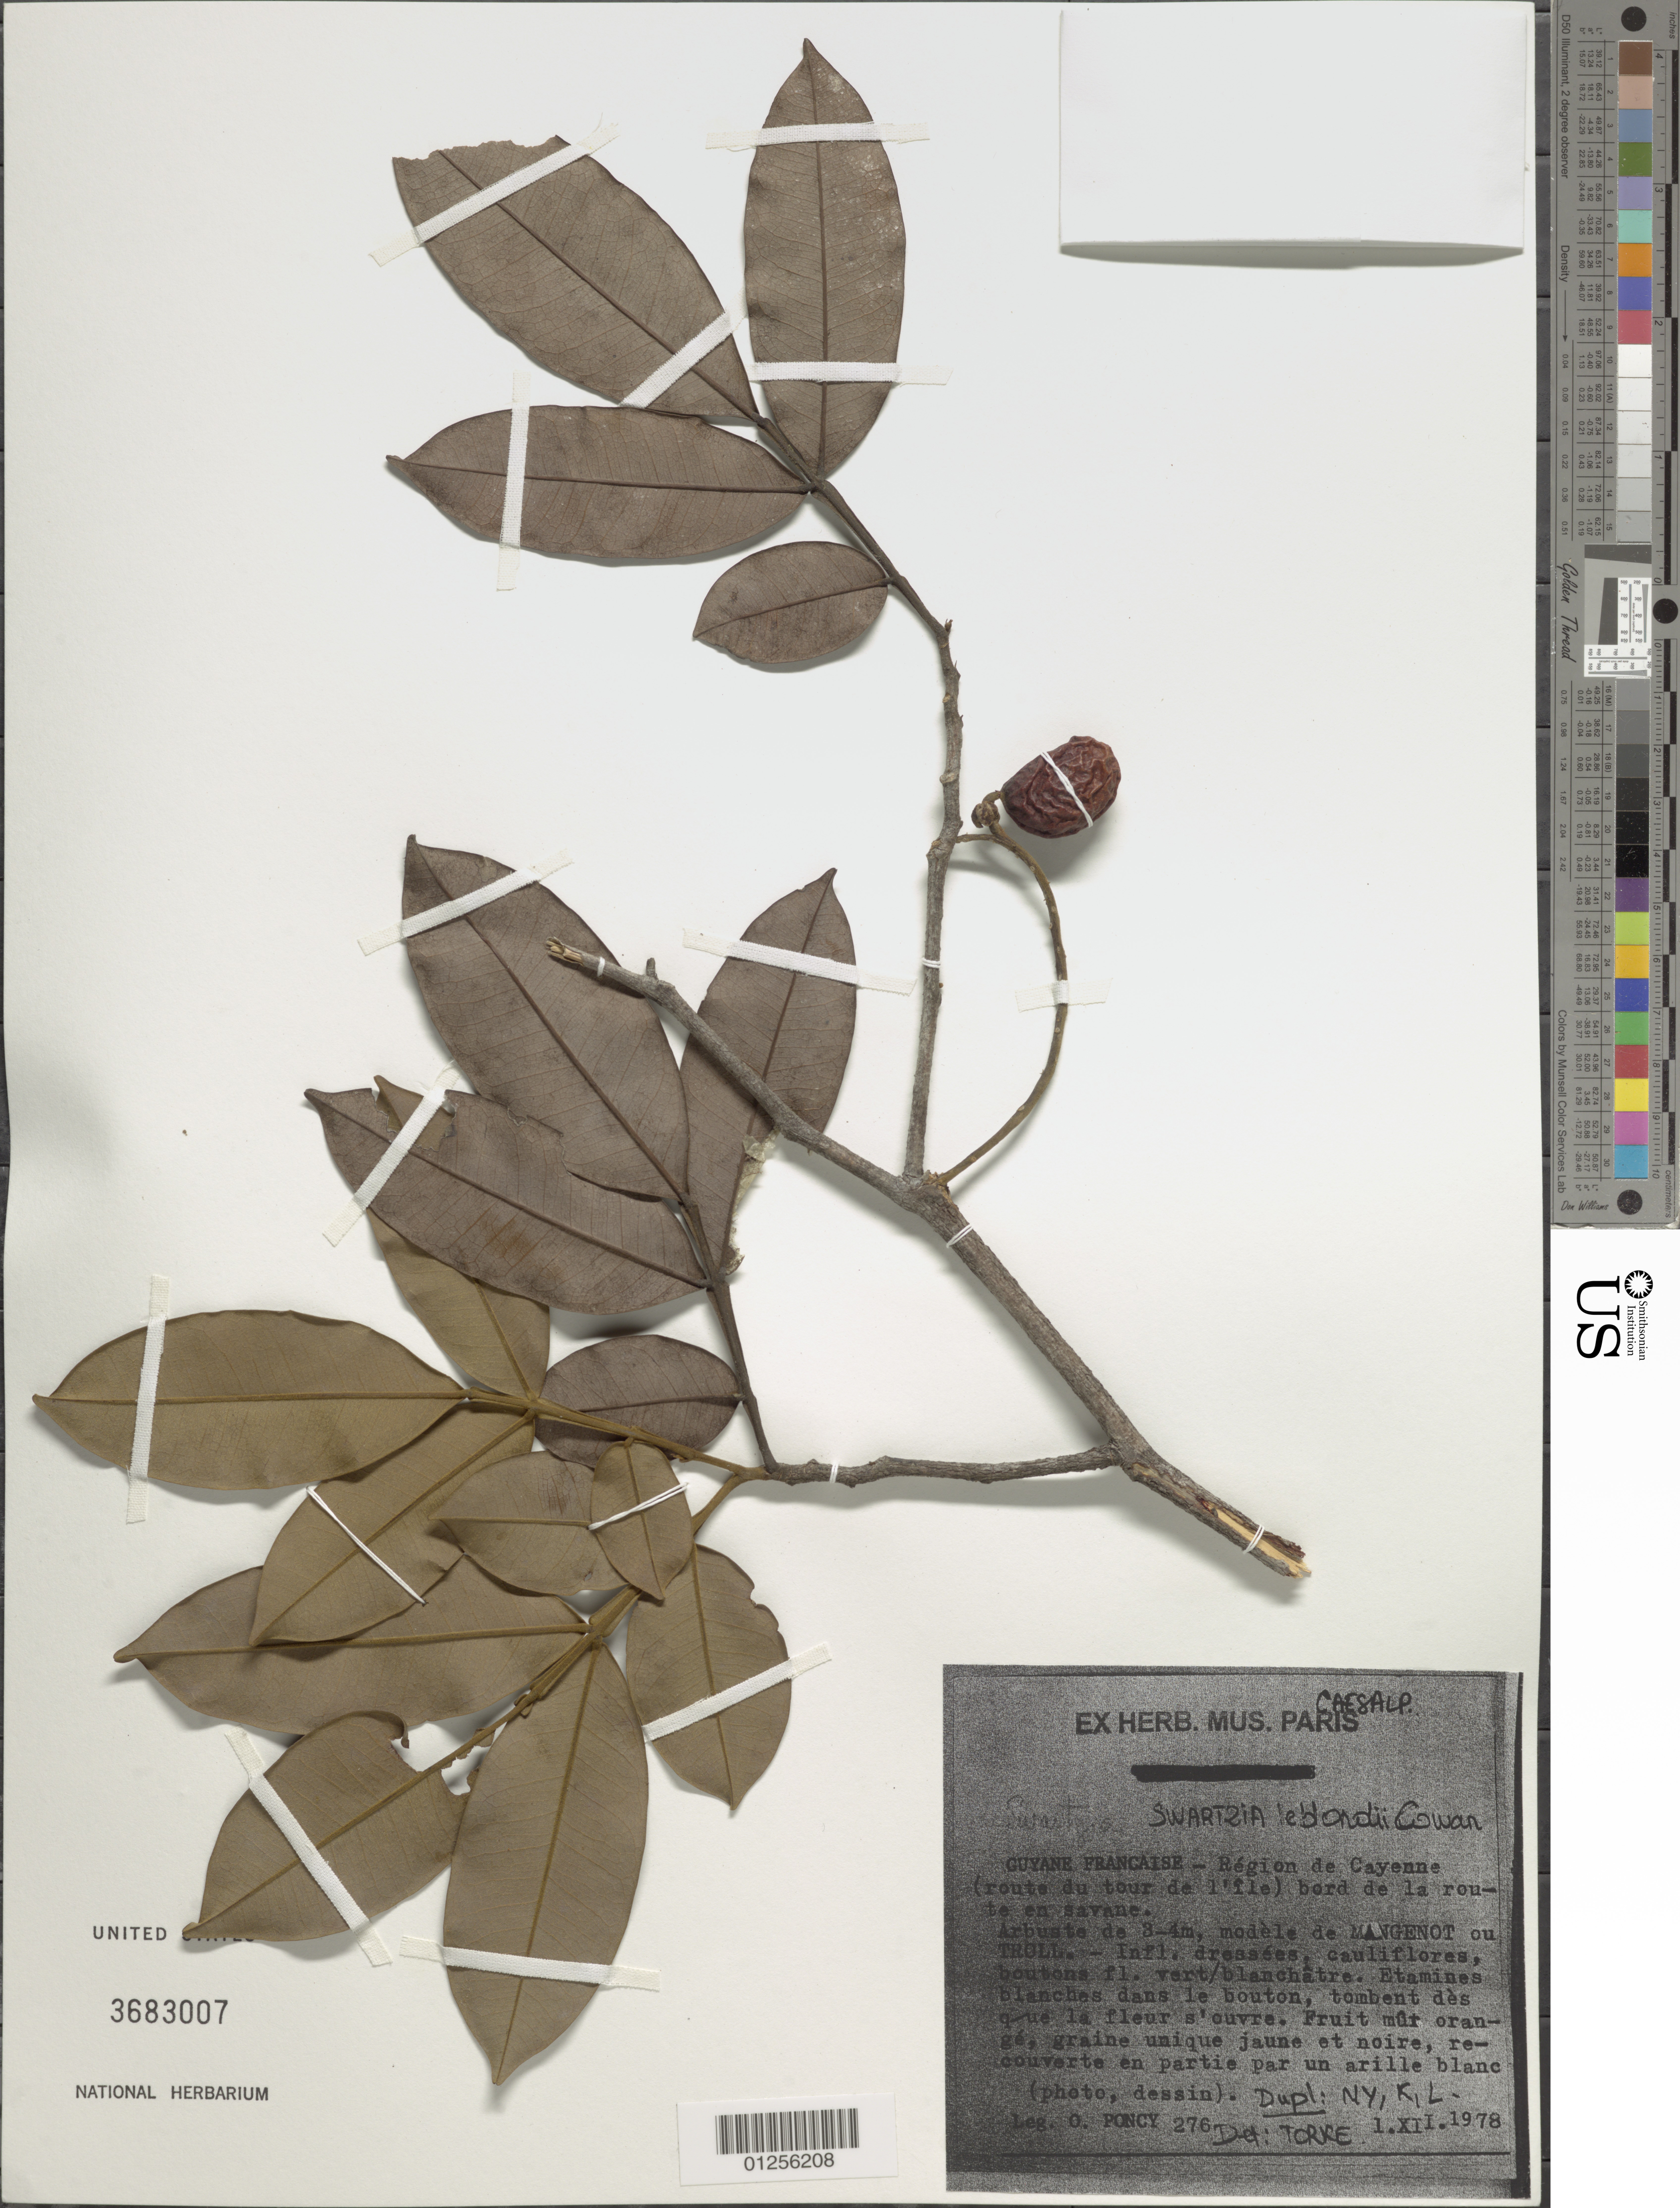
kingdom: Plantae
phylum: Tracheophyta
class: Magnoliopsida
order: Fabales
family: Fabaceae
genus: Swartzia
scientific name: Swartzia leblondii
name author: R.S. Cowan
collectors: O. Poncy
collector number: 276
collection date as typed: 1 December 1978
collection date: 1978-12-01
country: French Guiana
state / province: Cayenne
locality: route du tour de l'ile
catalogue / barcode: US 3683007